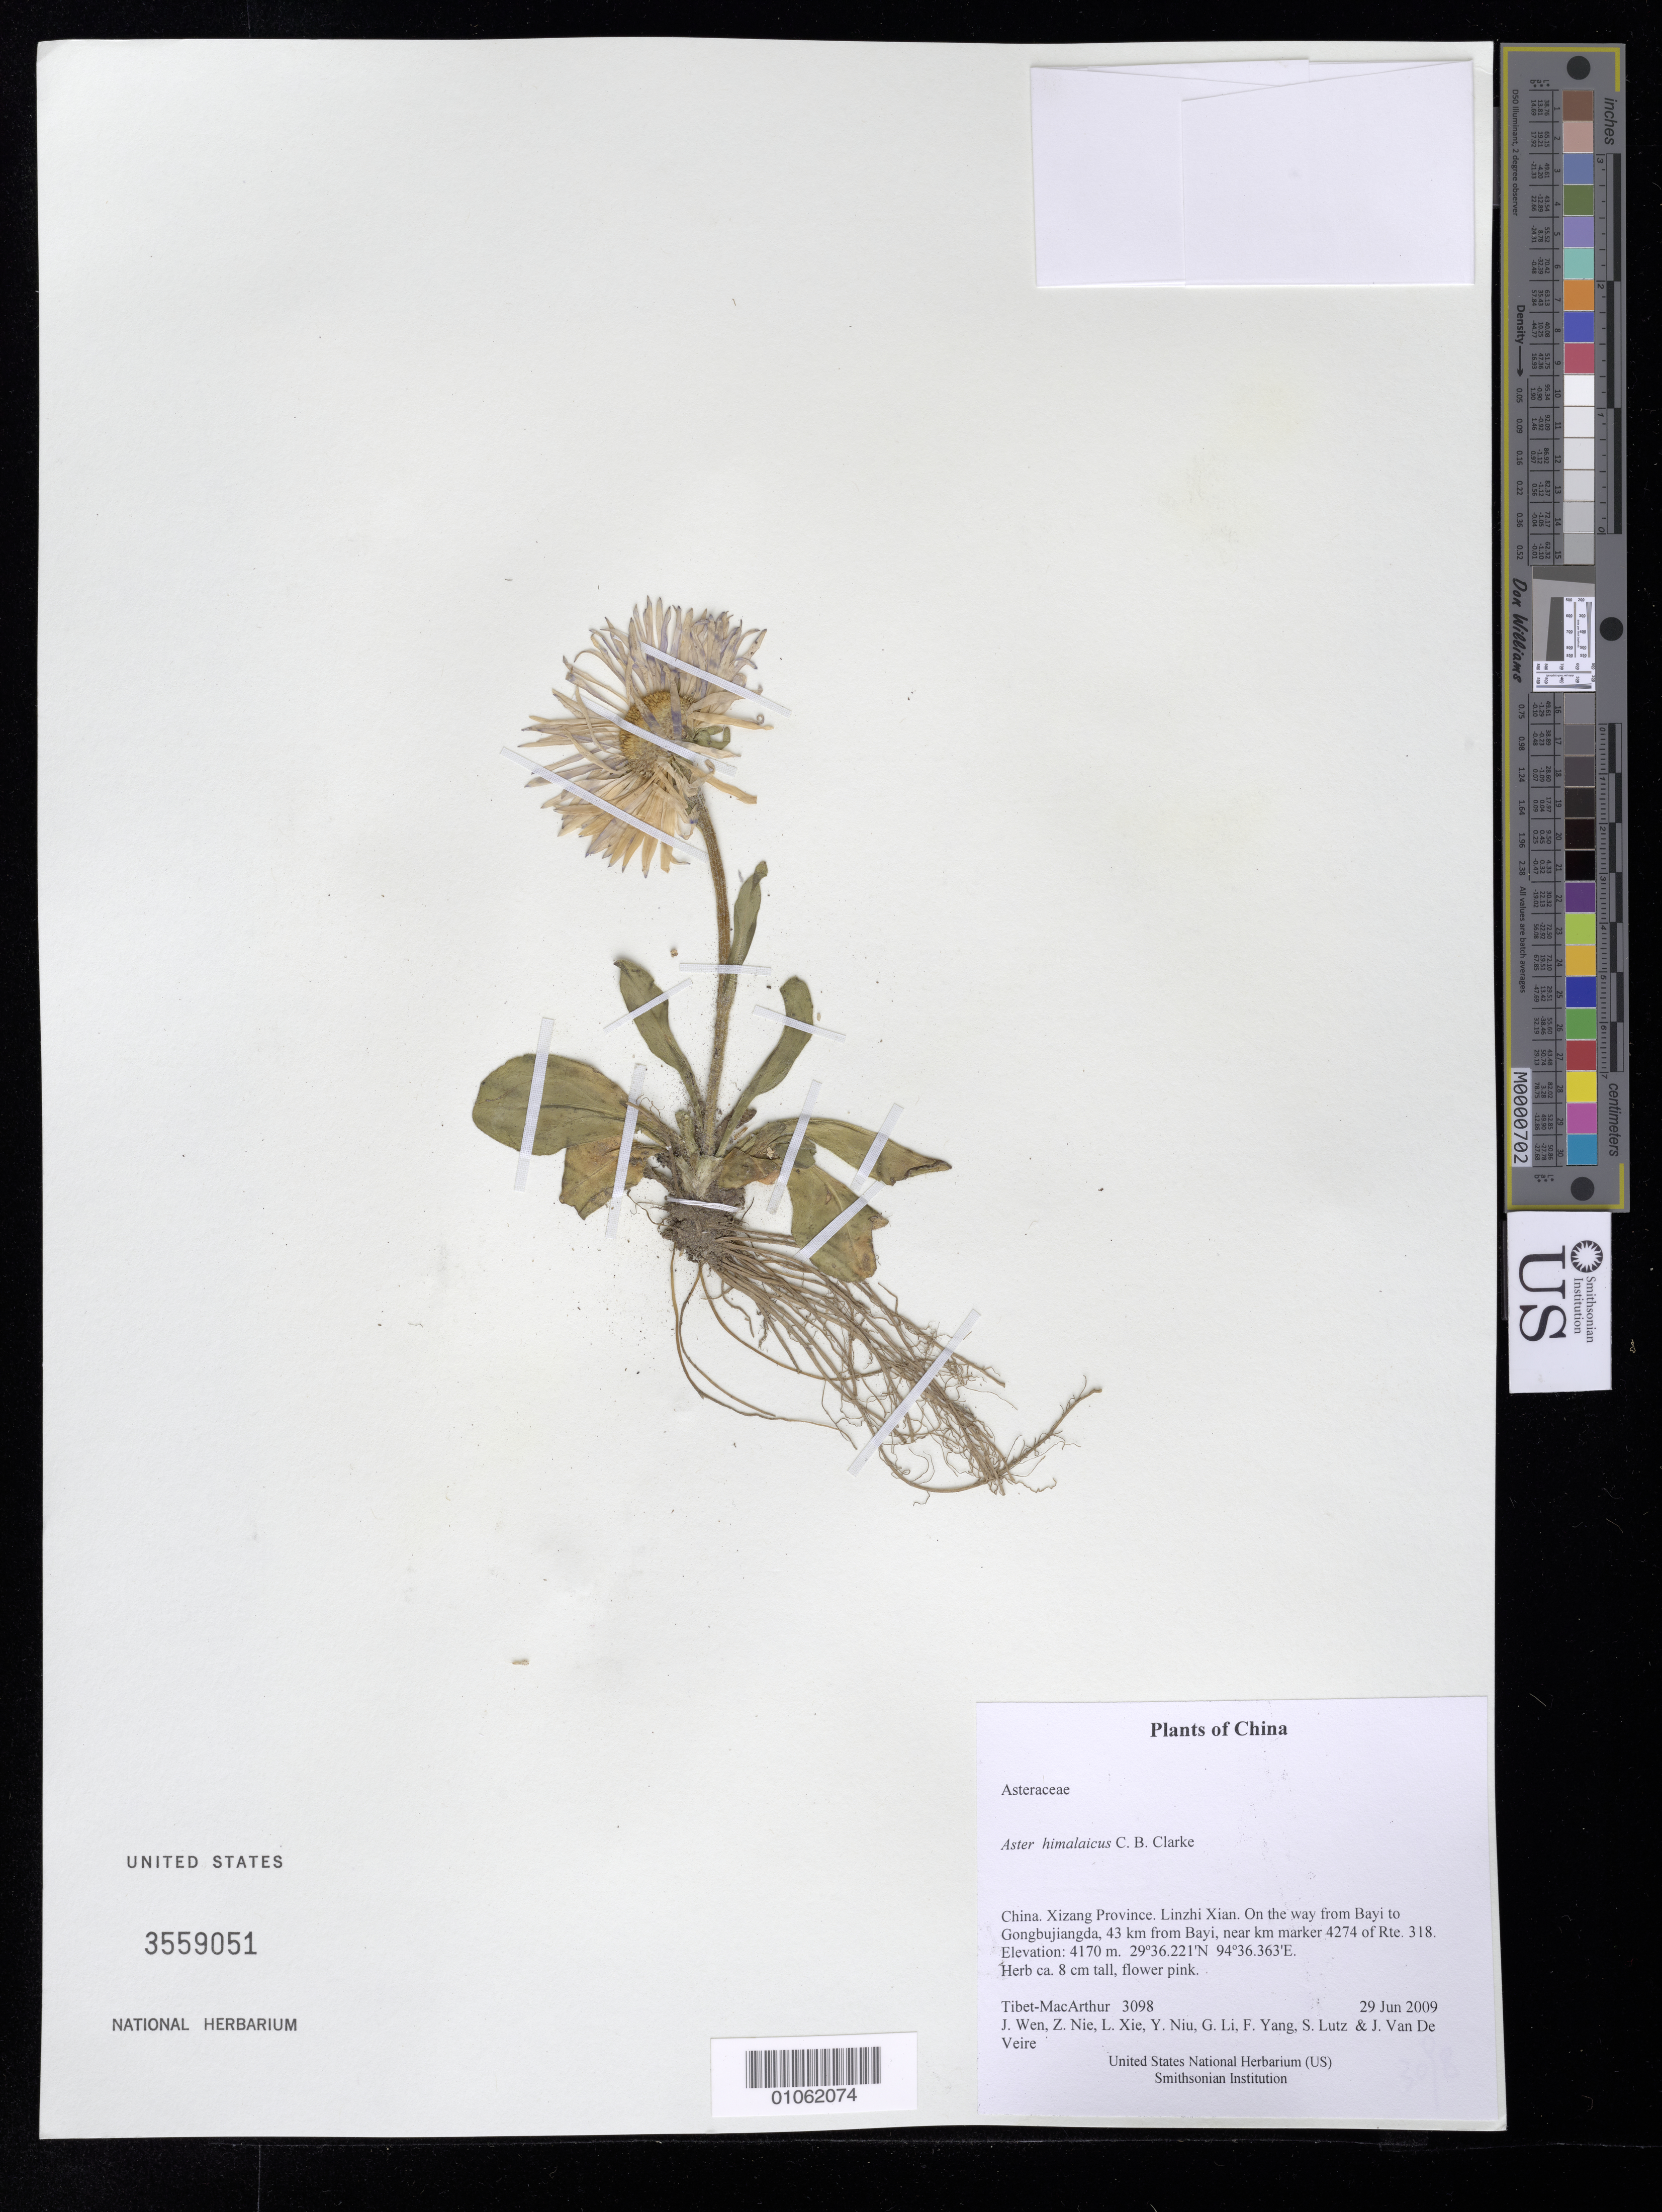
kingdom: Plantae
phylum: Tracheophyta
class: Magnoliopsida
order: Asterales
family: Asteraceae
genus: Aster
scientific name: Aster himalaicus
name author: C.B. Clarke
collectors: Tibet-MacArthur, J. Wen, Z. Nie, L. Xie, Y. Niu, G. Li, F. Yang, S. Lutz & J. Van De Veire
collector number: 3098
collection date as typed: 29 Jun 2009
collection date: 2009-06-29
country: China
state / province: Xizang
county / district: Linzhi Xian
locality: On the way from Bayi to Gongbujiangda, 43 km from Bayi, near km marker 4274 of Rte. 318.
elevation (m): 4170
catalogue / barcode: US 3559051